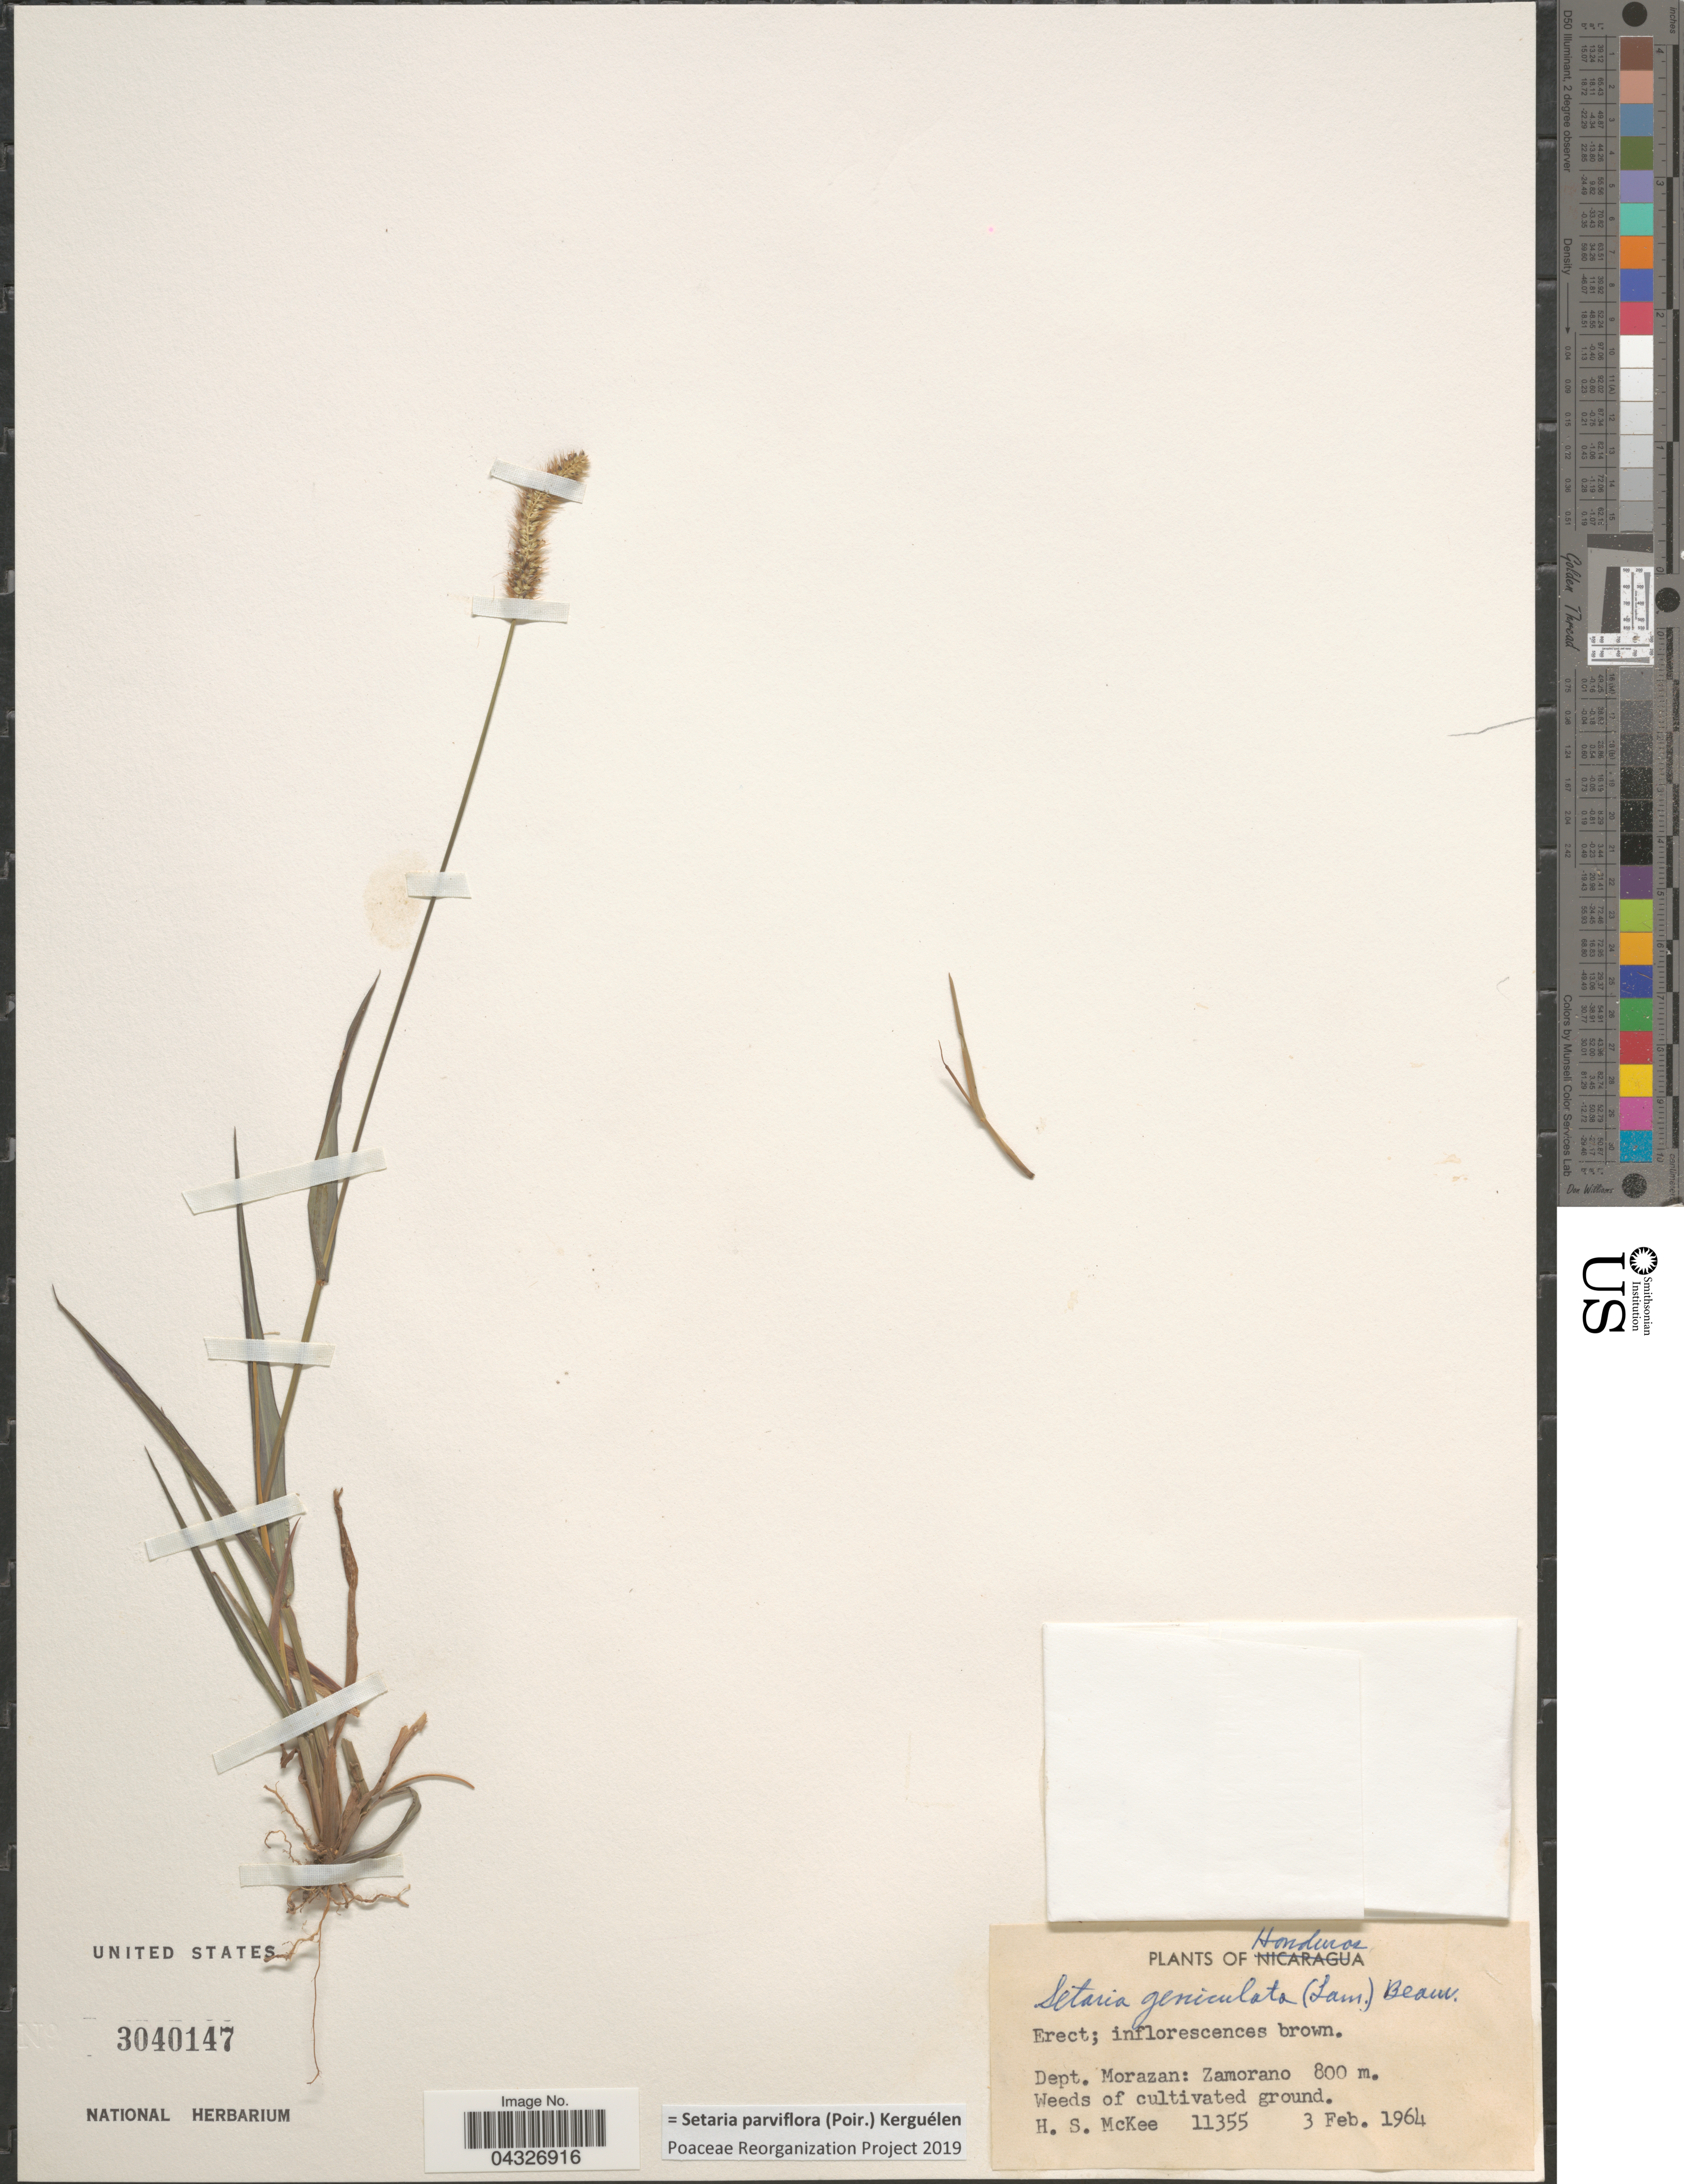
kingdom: Plantae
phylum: Tracheophyta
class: Liliopsida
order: Poales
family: Poaceae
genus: Setaria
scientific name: Setaria parviflora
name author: (Poir.) Kerguélen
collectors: H. S. McKee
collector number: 11355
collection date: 1964-02-03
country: Honduras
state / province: Fco. Morazán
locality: Dept. Morazan: Zamorano.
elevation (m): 800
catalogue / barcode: US 3040147